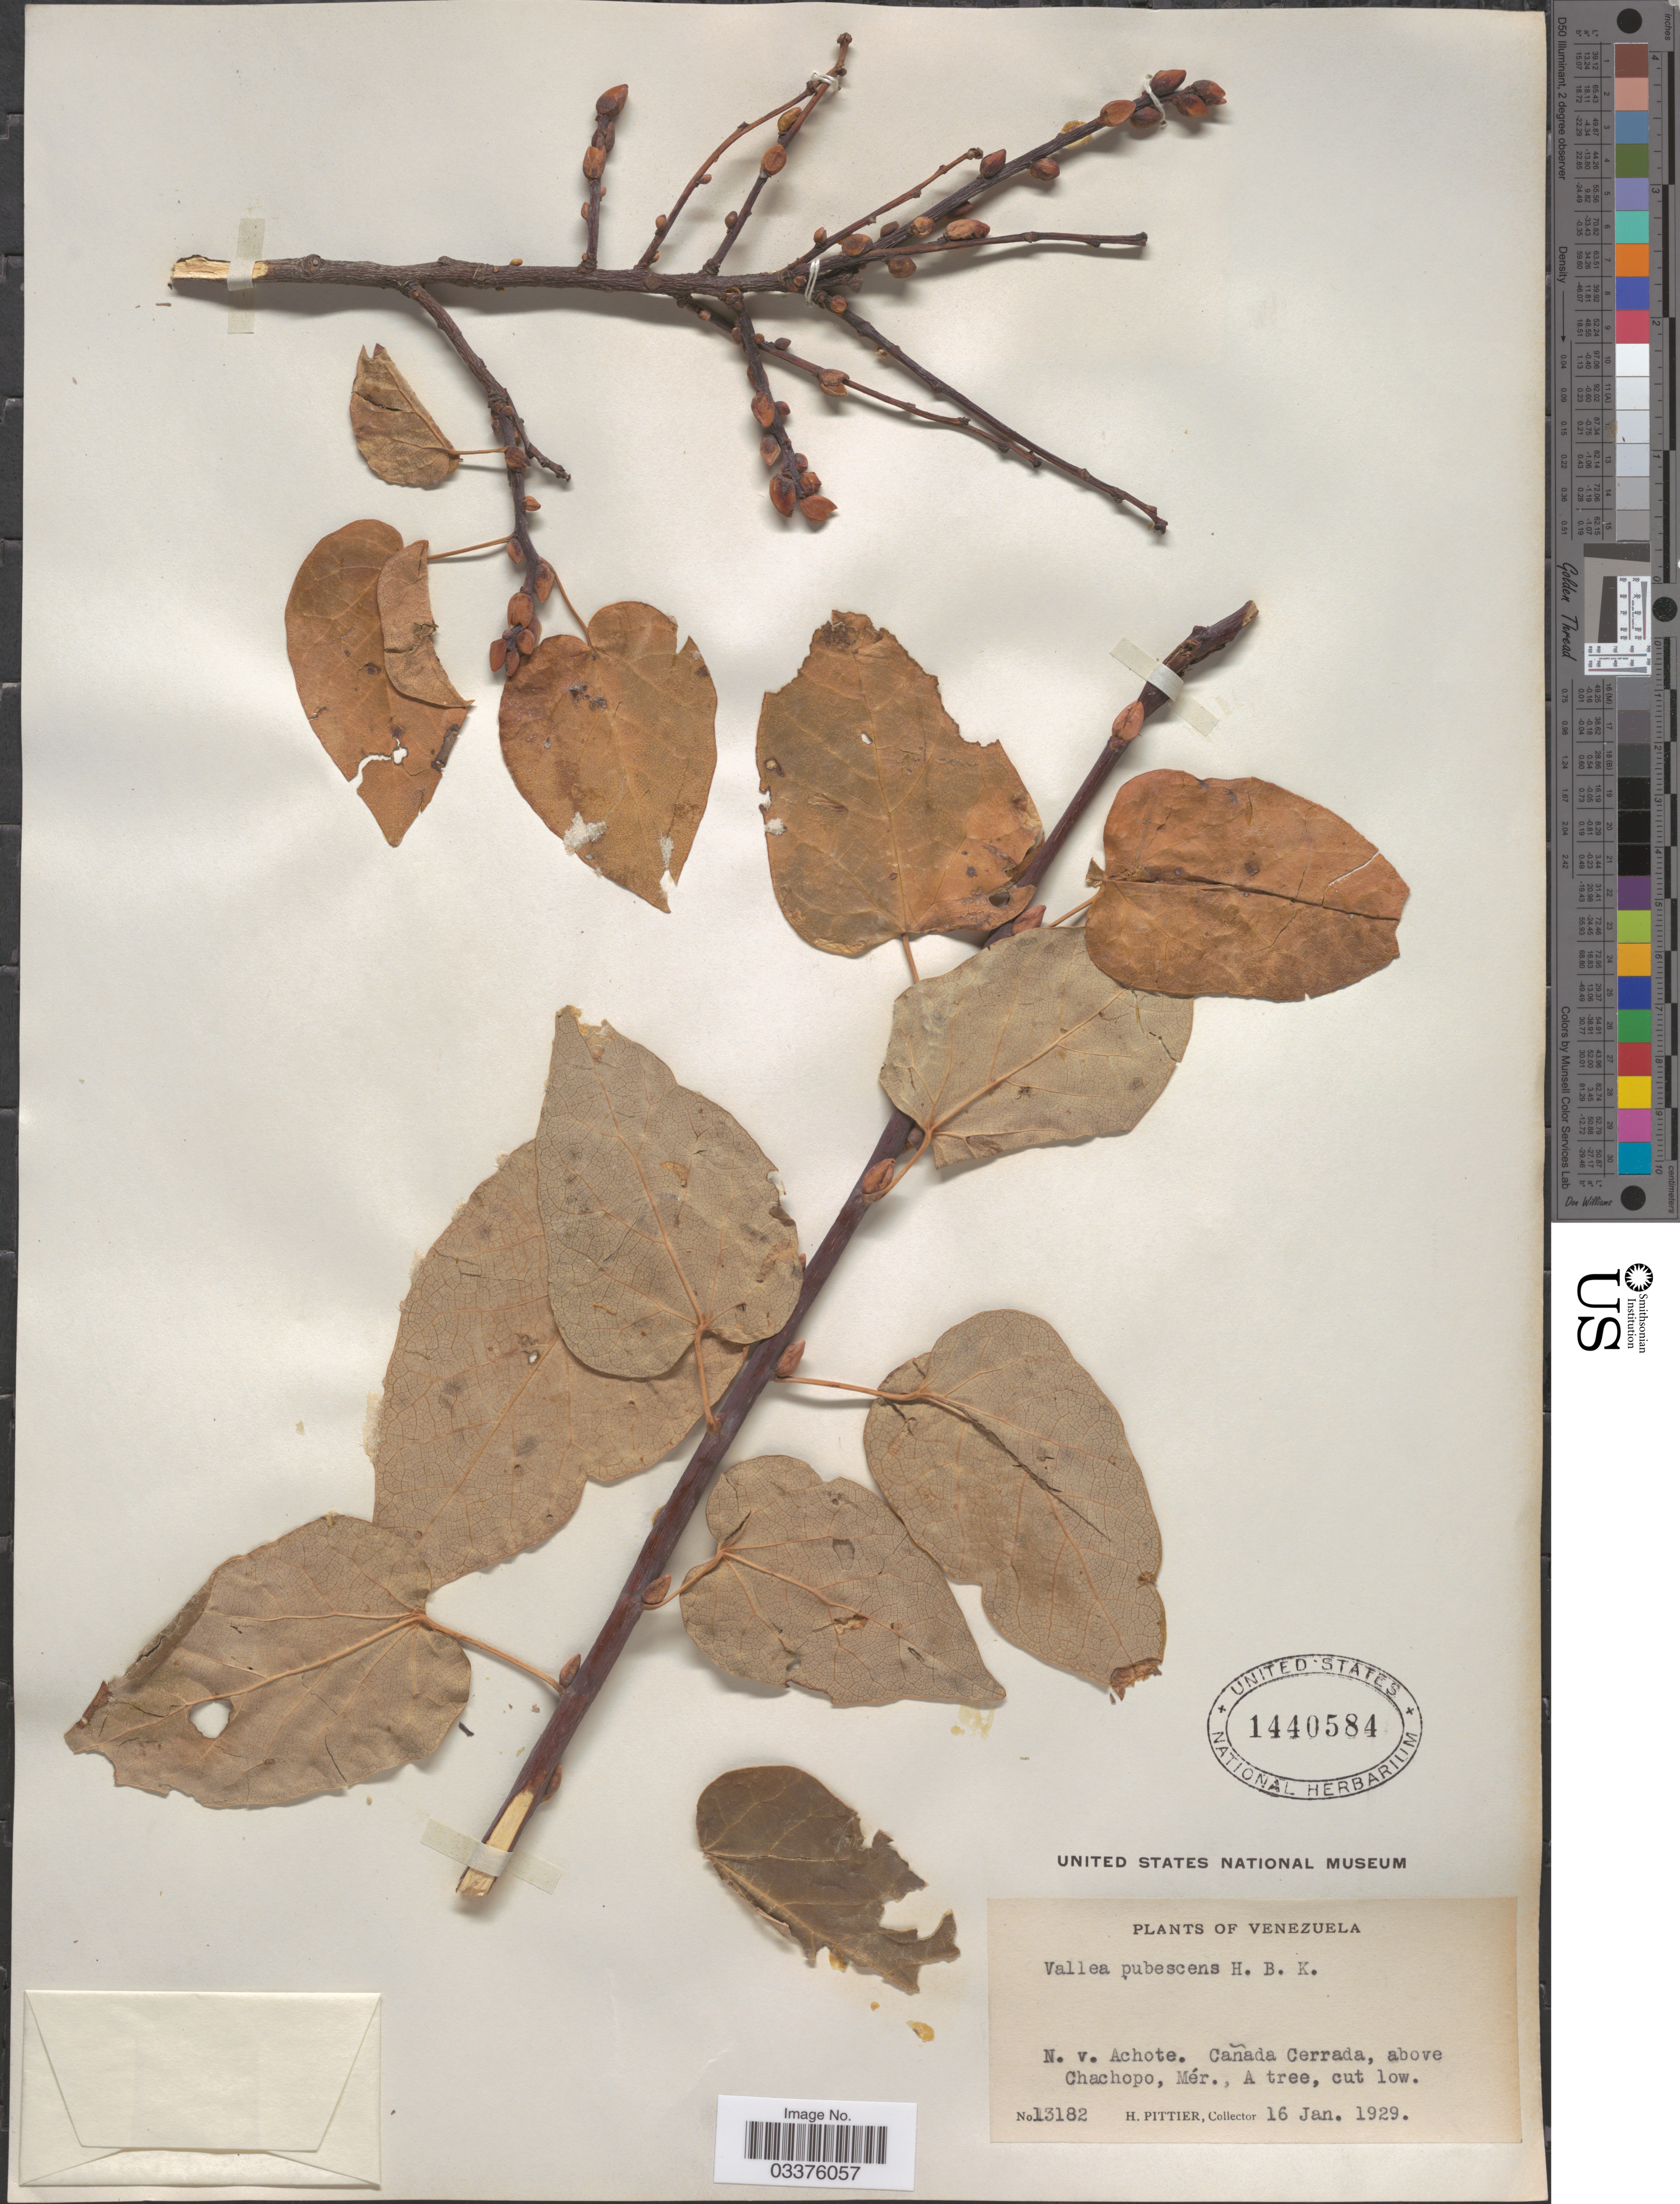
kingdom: Plantae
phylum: Tracheophyta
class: Magnoliopsida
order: Oxalidales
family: Elaeocarpaceae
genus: Vallea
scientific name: Vallea stipularis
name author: L. f.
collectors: H. F. Pittier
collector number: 13182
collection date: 1929-01-16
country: Venezuela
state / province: Mérida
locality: Cañada Cerrada, above Chachopo.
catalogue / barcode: US 1440584